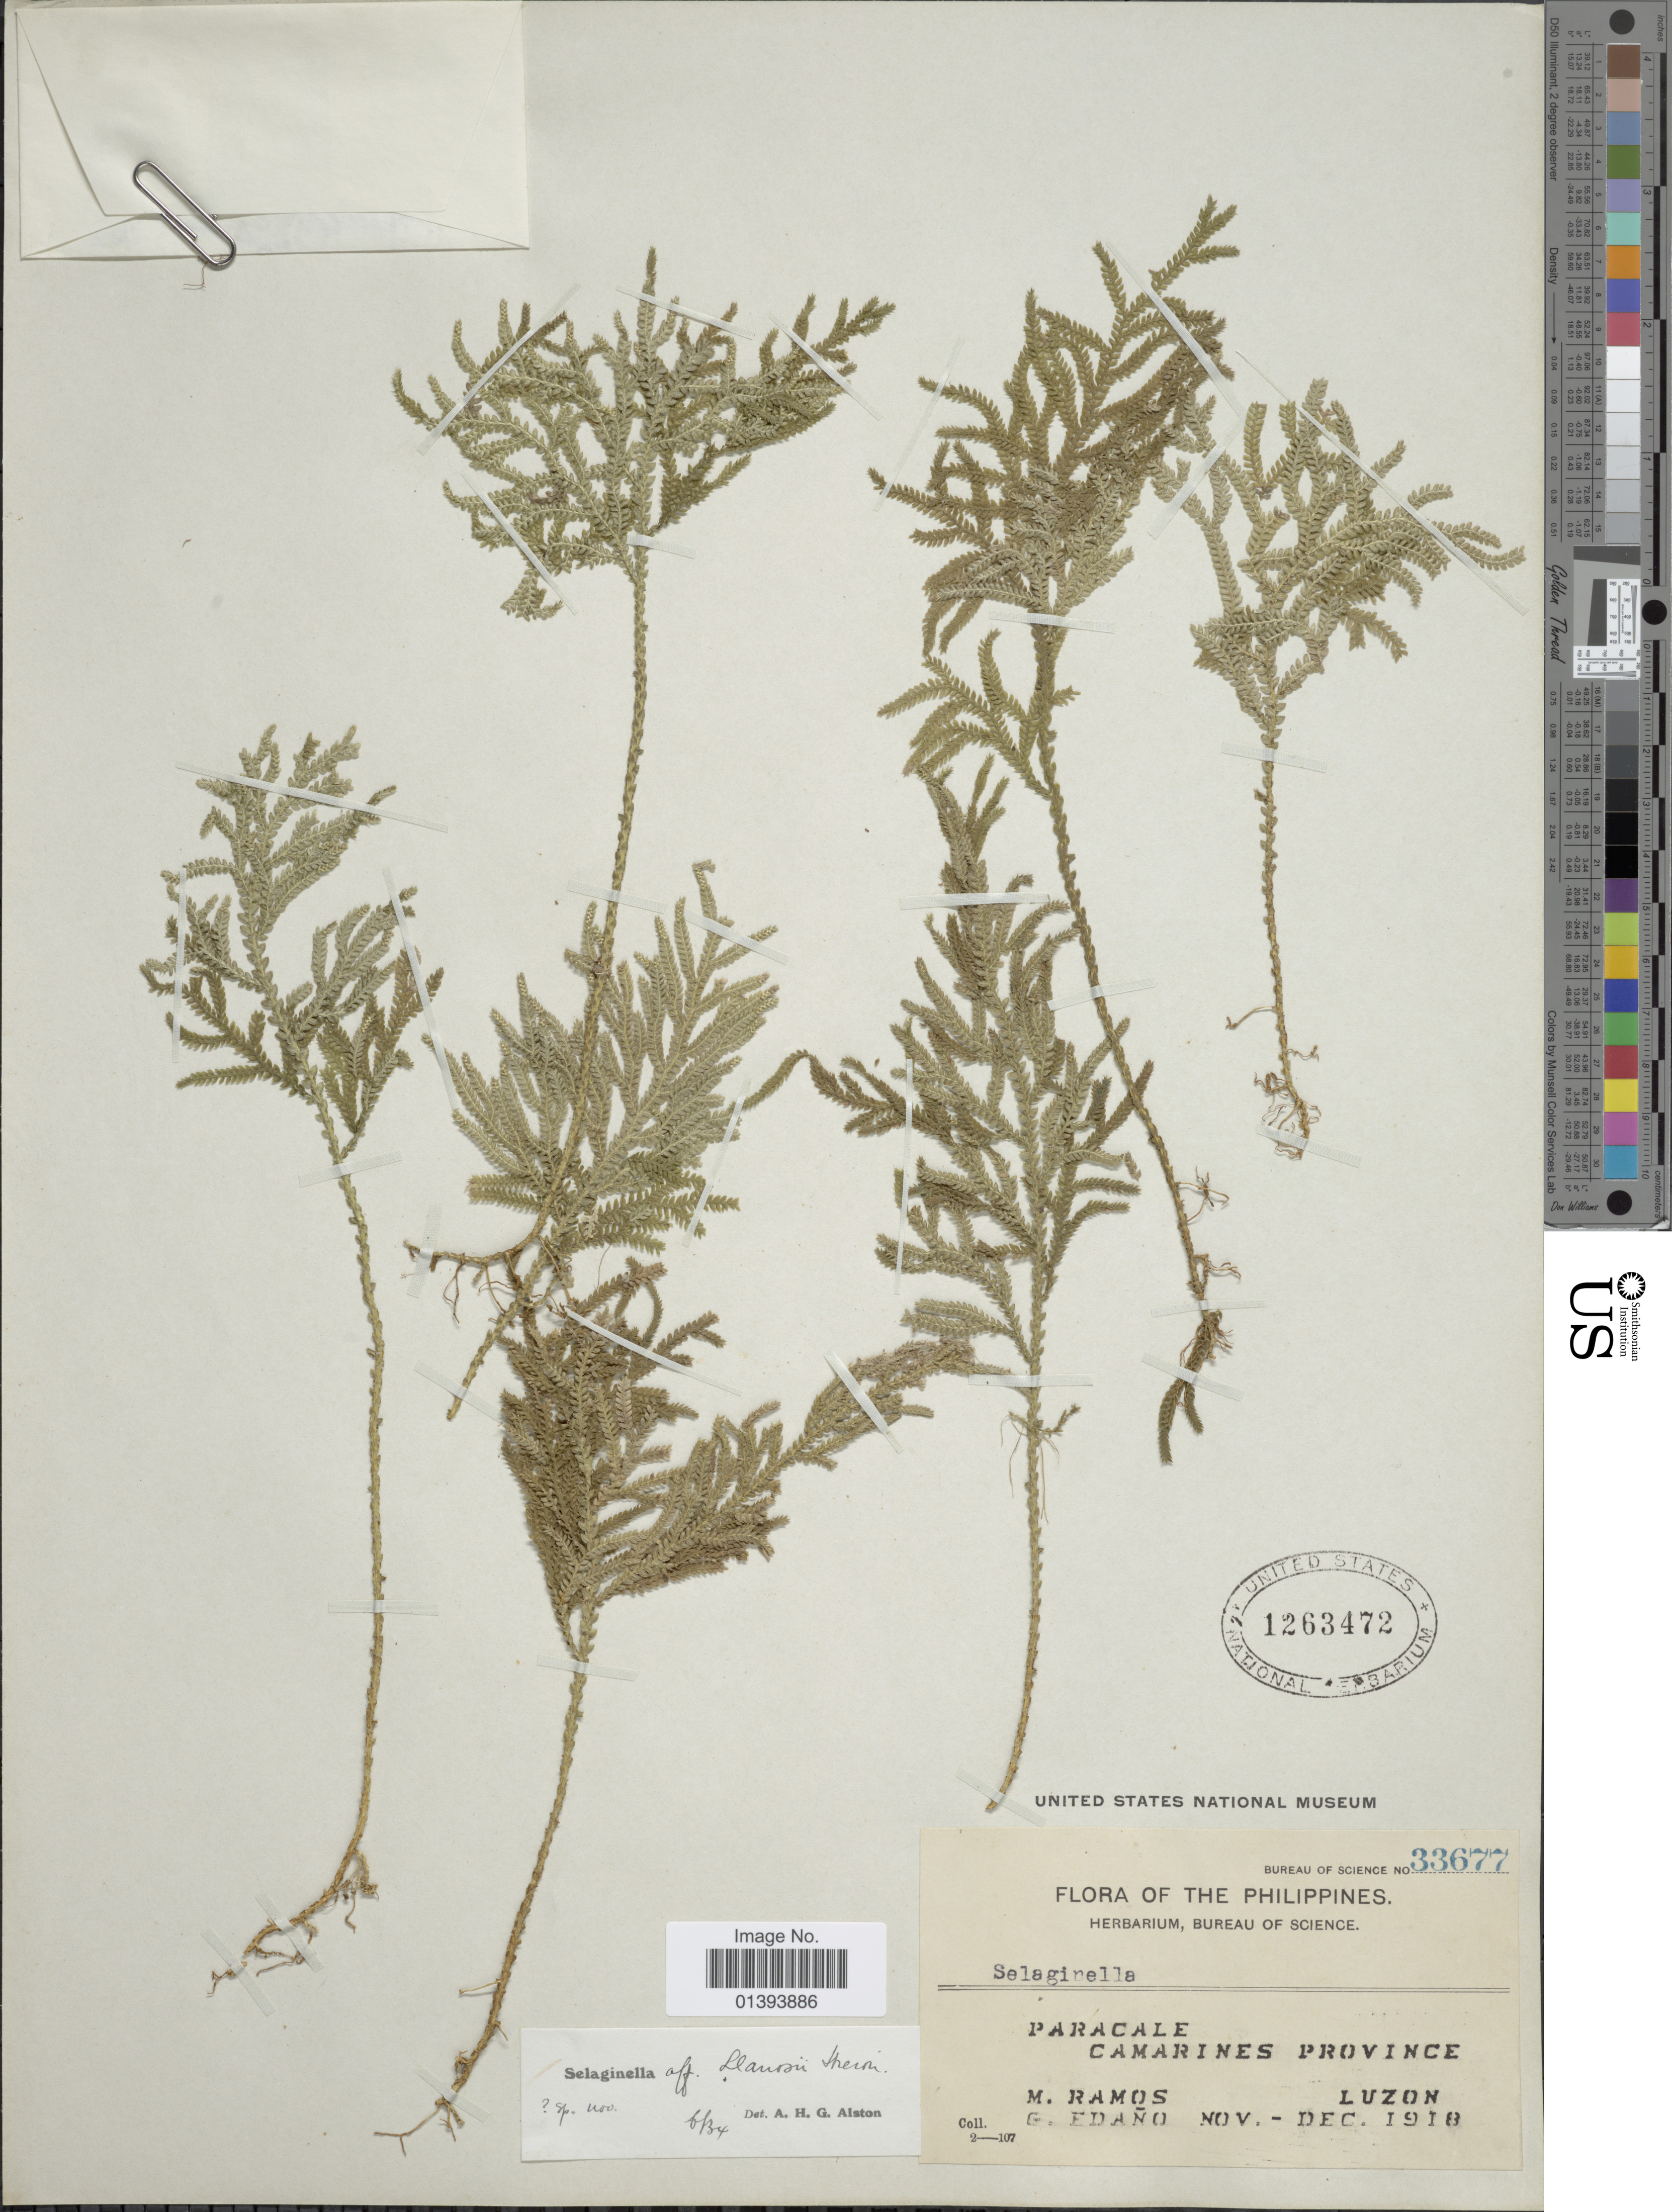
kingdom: Plantae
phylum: Tracheophyta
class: Lycopodiopsida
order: Selaginellales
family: Selaginellaceae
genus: Selaginella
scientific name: Selaginella llanosii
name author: Hieron. in Elmer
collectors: M. Ramos & G. Edaño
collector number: Bureau of Science 33677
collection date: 1918-11/1918-12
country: Philippines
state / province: Central Luzon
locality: Paracale, Camarines Province, Luzon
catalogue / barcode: US 1263472